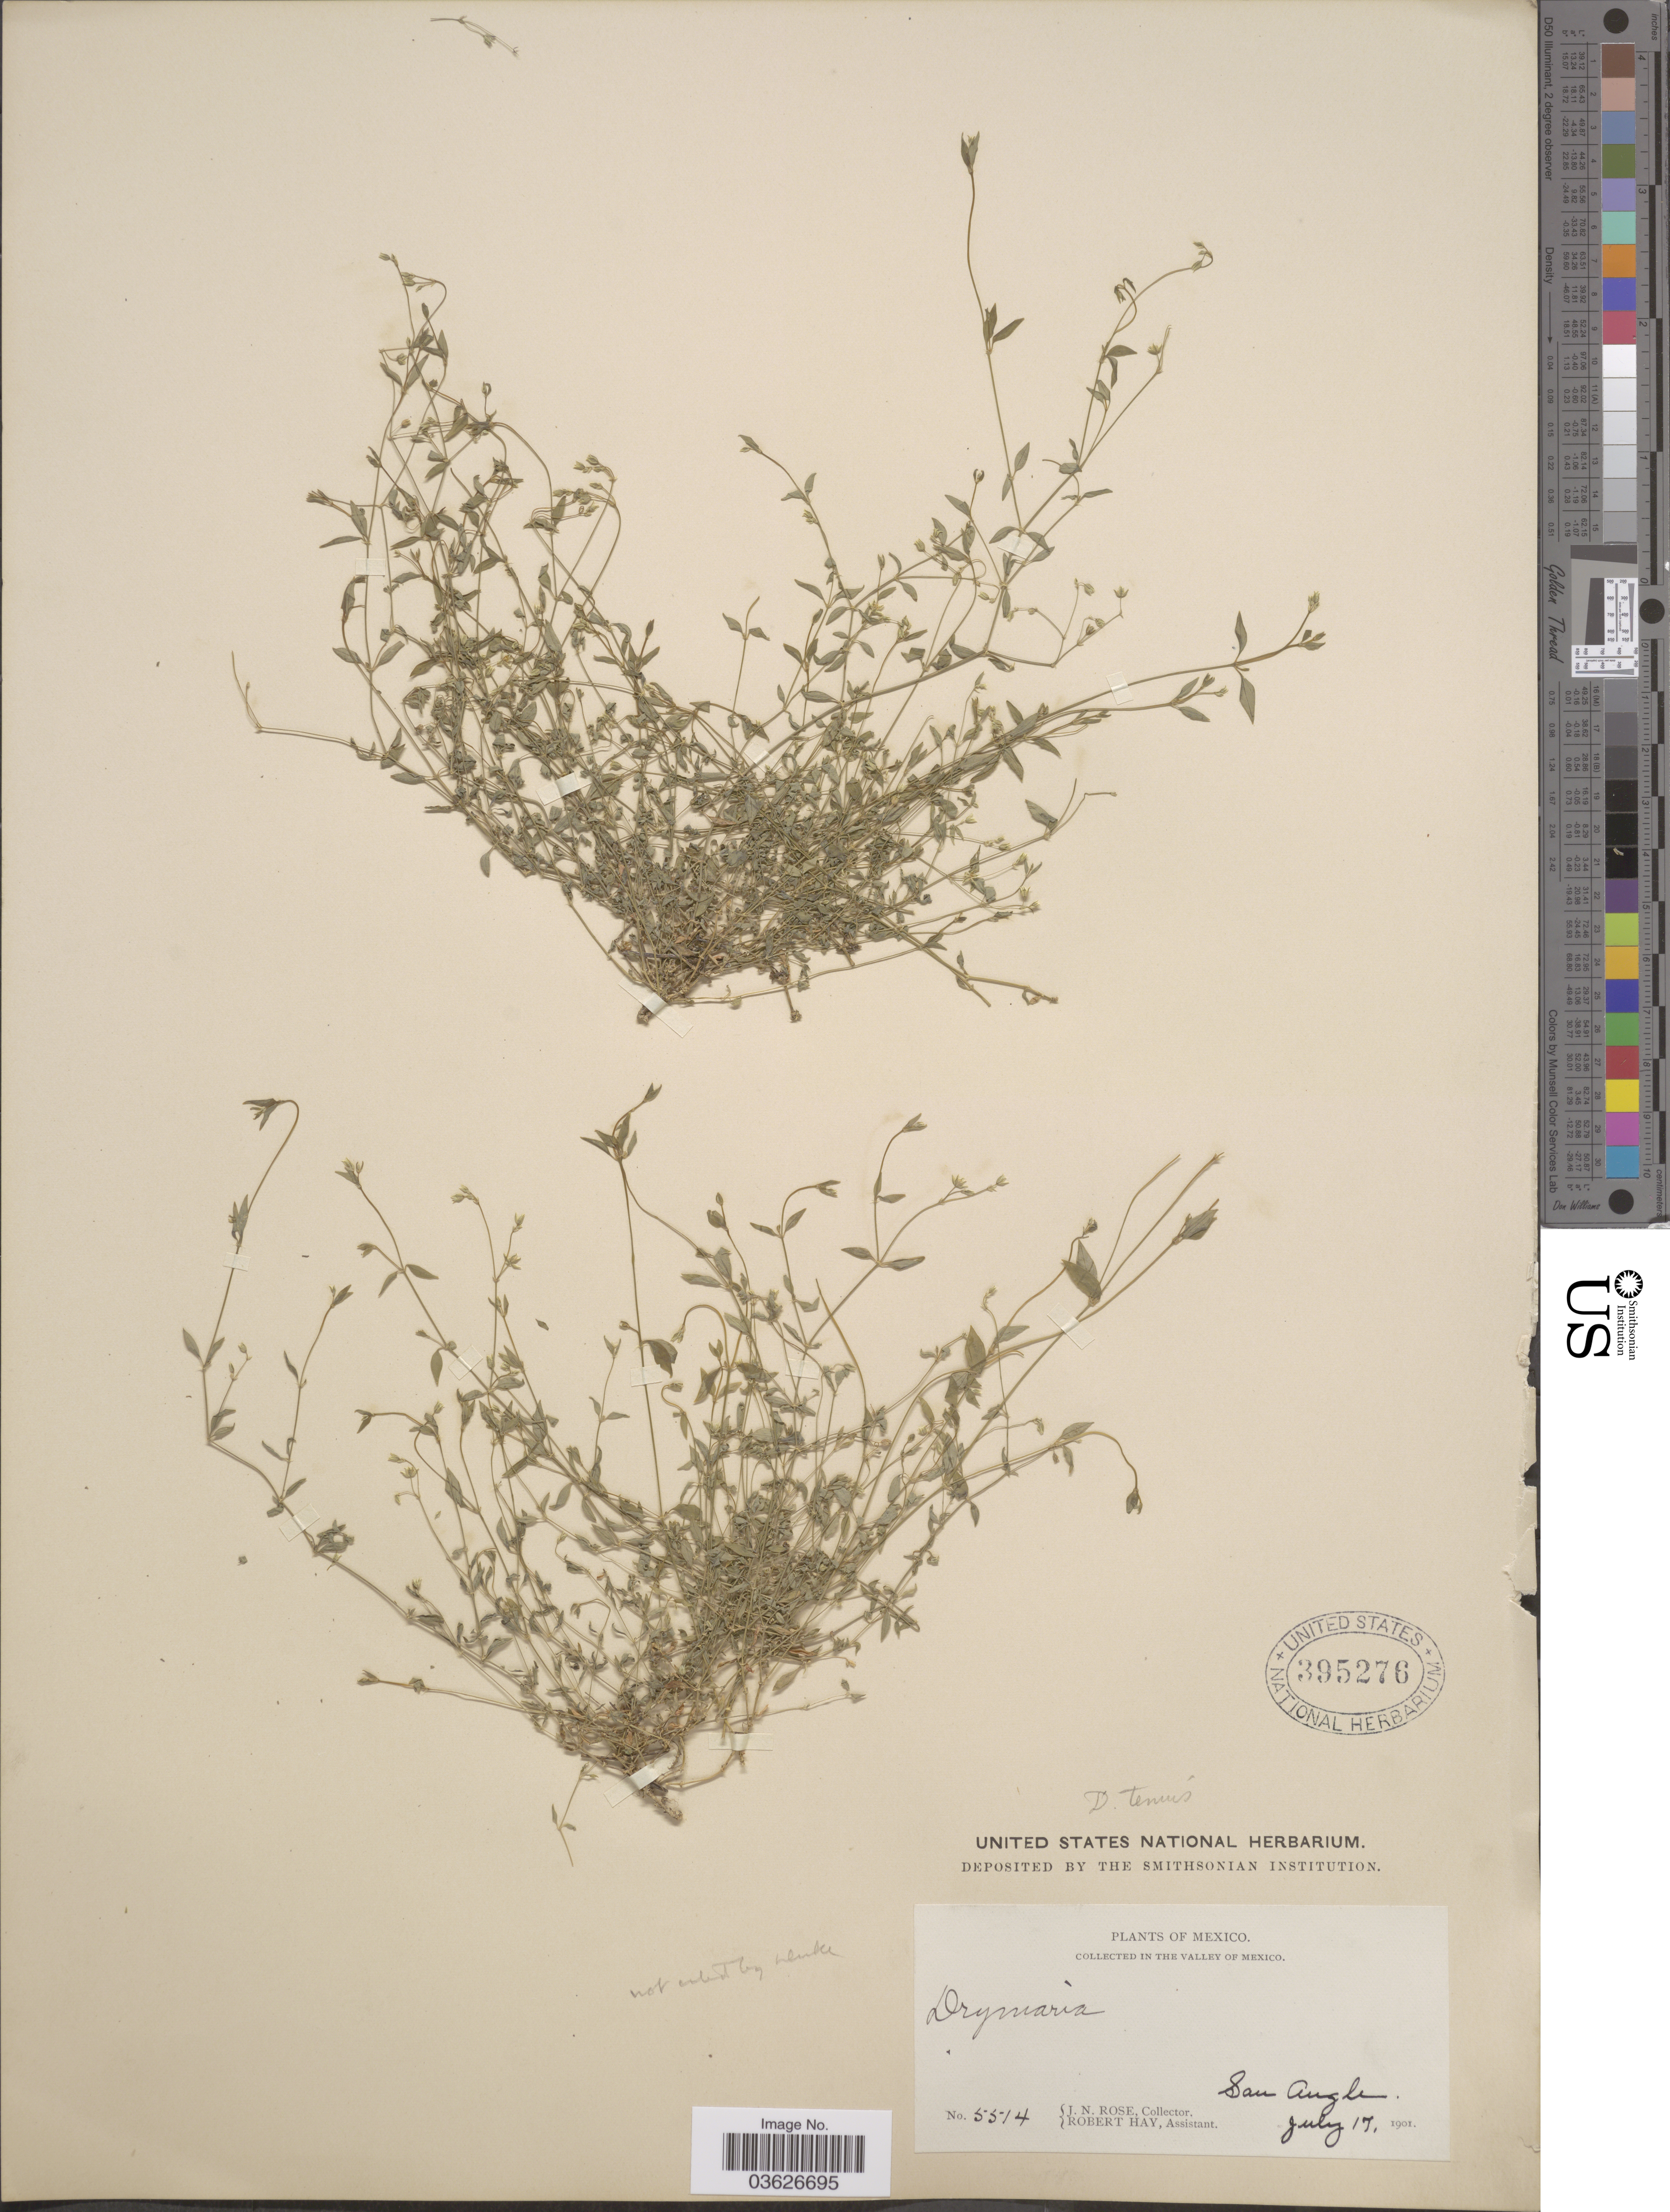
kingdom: Plantae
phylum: Tracheophyta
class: Magnoliopsida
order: Caryophyllales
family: Caryophyllaceae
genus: Drymaria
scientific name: Drymaria tenuis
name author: S. Watson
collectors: J. N. Rose & R. Hay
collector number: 5514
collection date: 1901-07-17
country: Mexico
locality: In the valley of Mexico. San Angle.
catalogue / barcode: US 395276